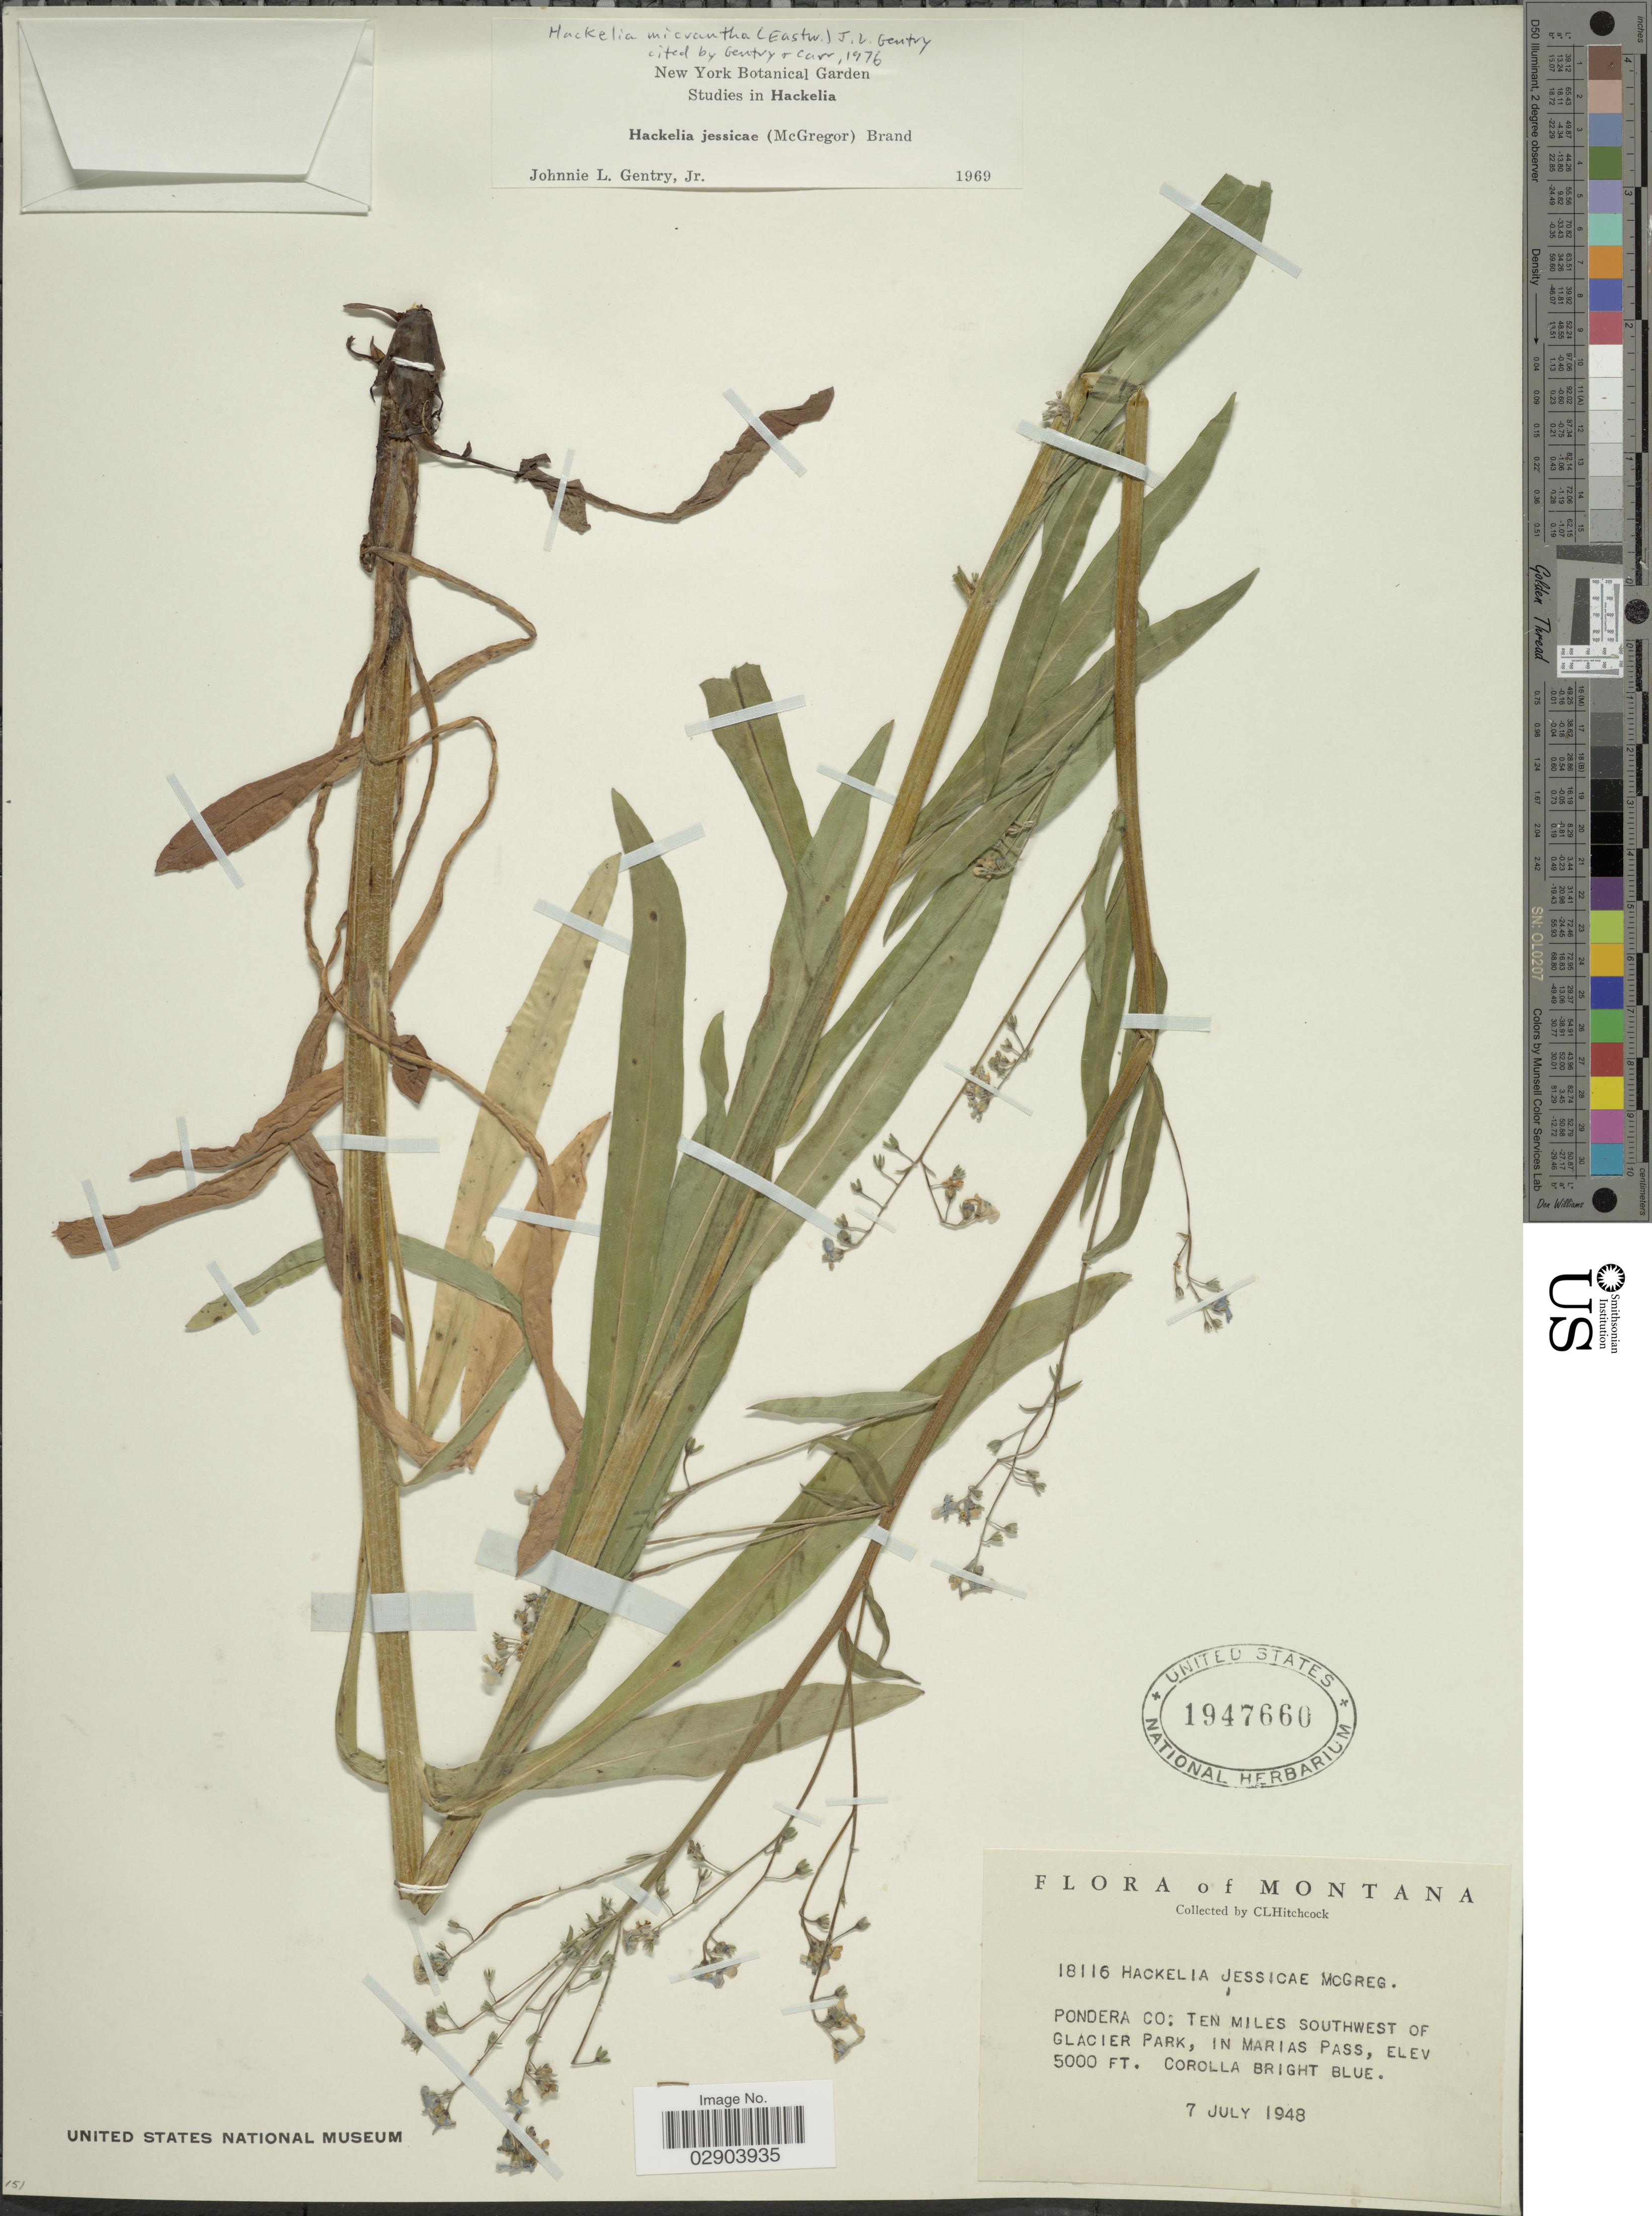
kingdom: Plantae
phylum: Tracheophyta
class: Magnoliopsida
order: Boraginales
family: Boraginaceae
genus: Hackelia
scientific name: Hackelia micrantha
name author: (Eastw.) J.L. Gentry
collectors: C. L. Hitchcock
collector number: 18116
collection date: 1948-07-07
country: United States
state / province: Montana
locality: Pondera Co., Ten Miles Southwest of Glacier Park, in Marias Pass.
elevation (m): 1524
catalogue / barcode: US 1947660